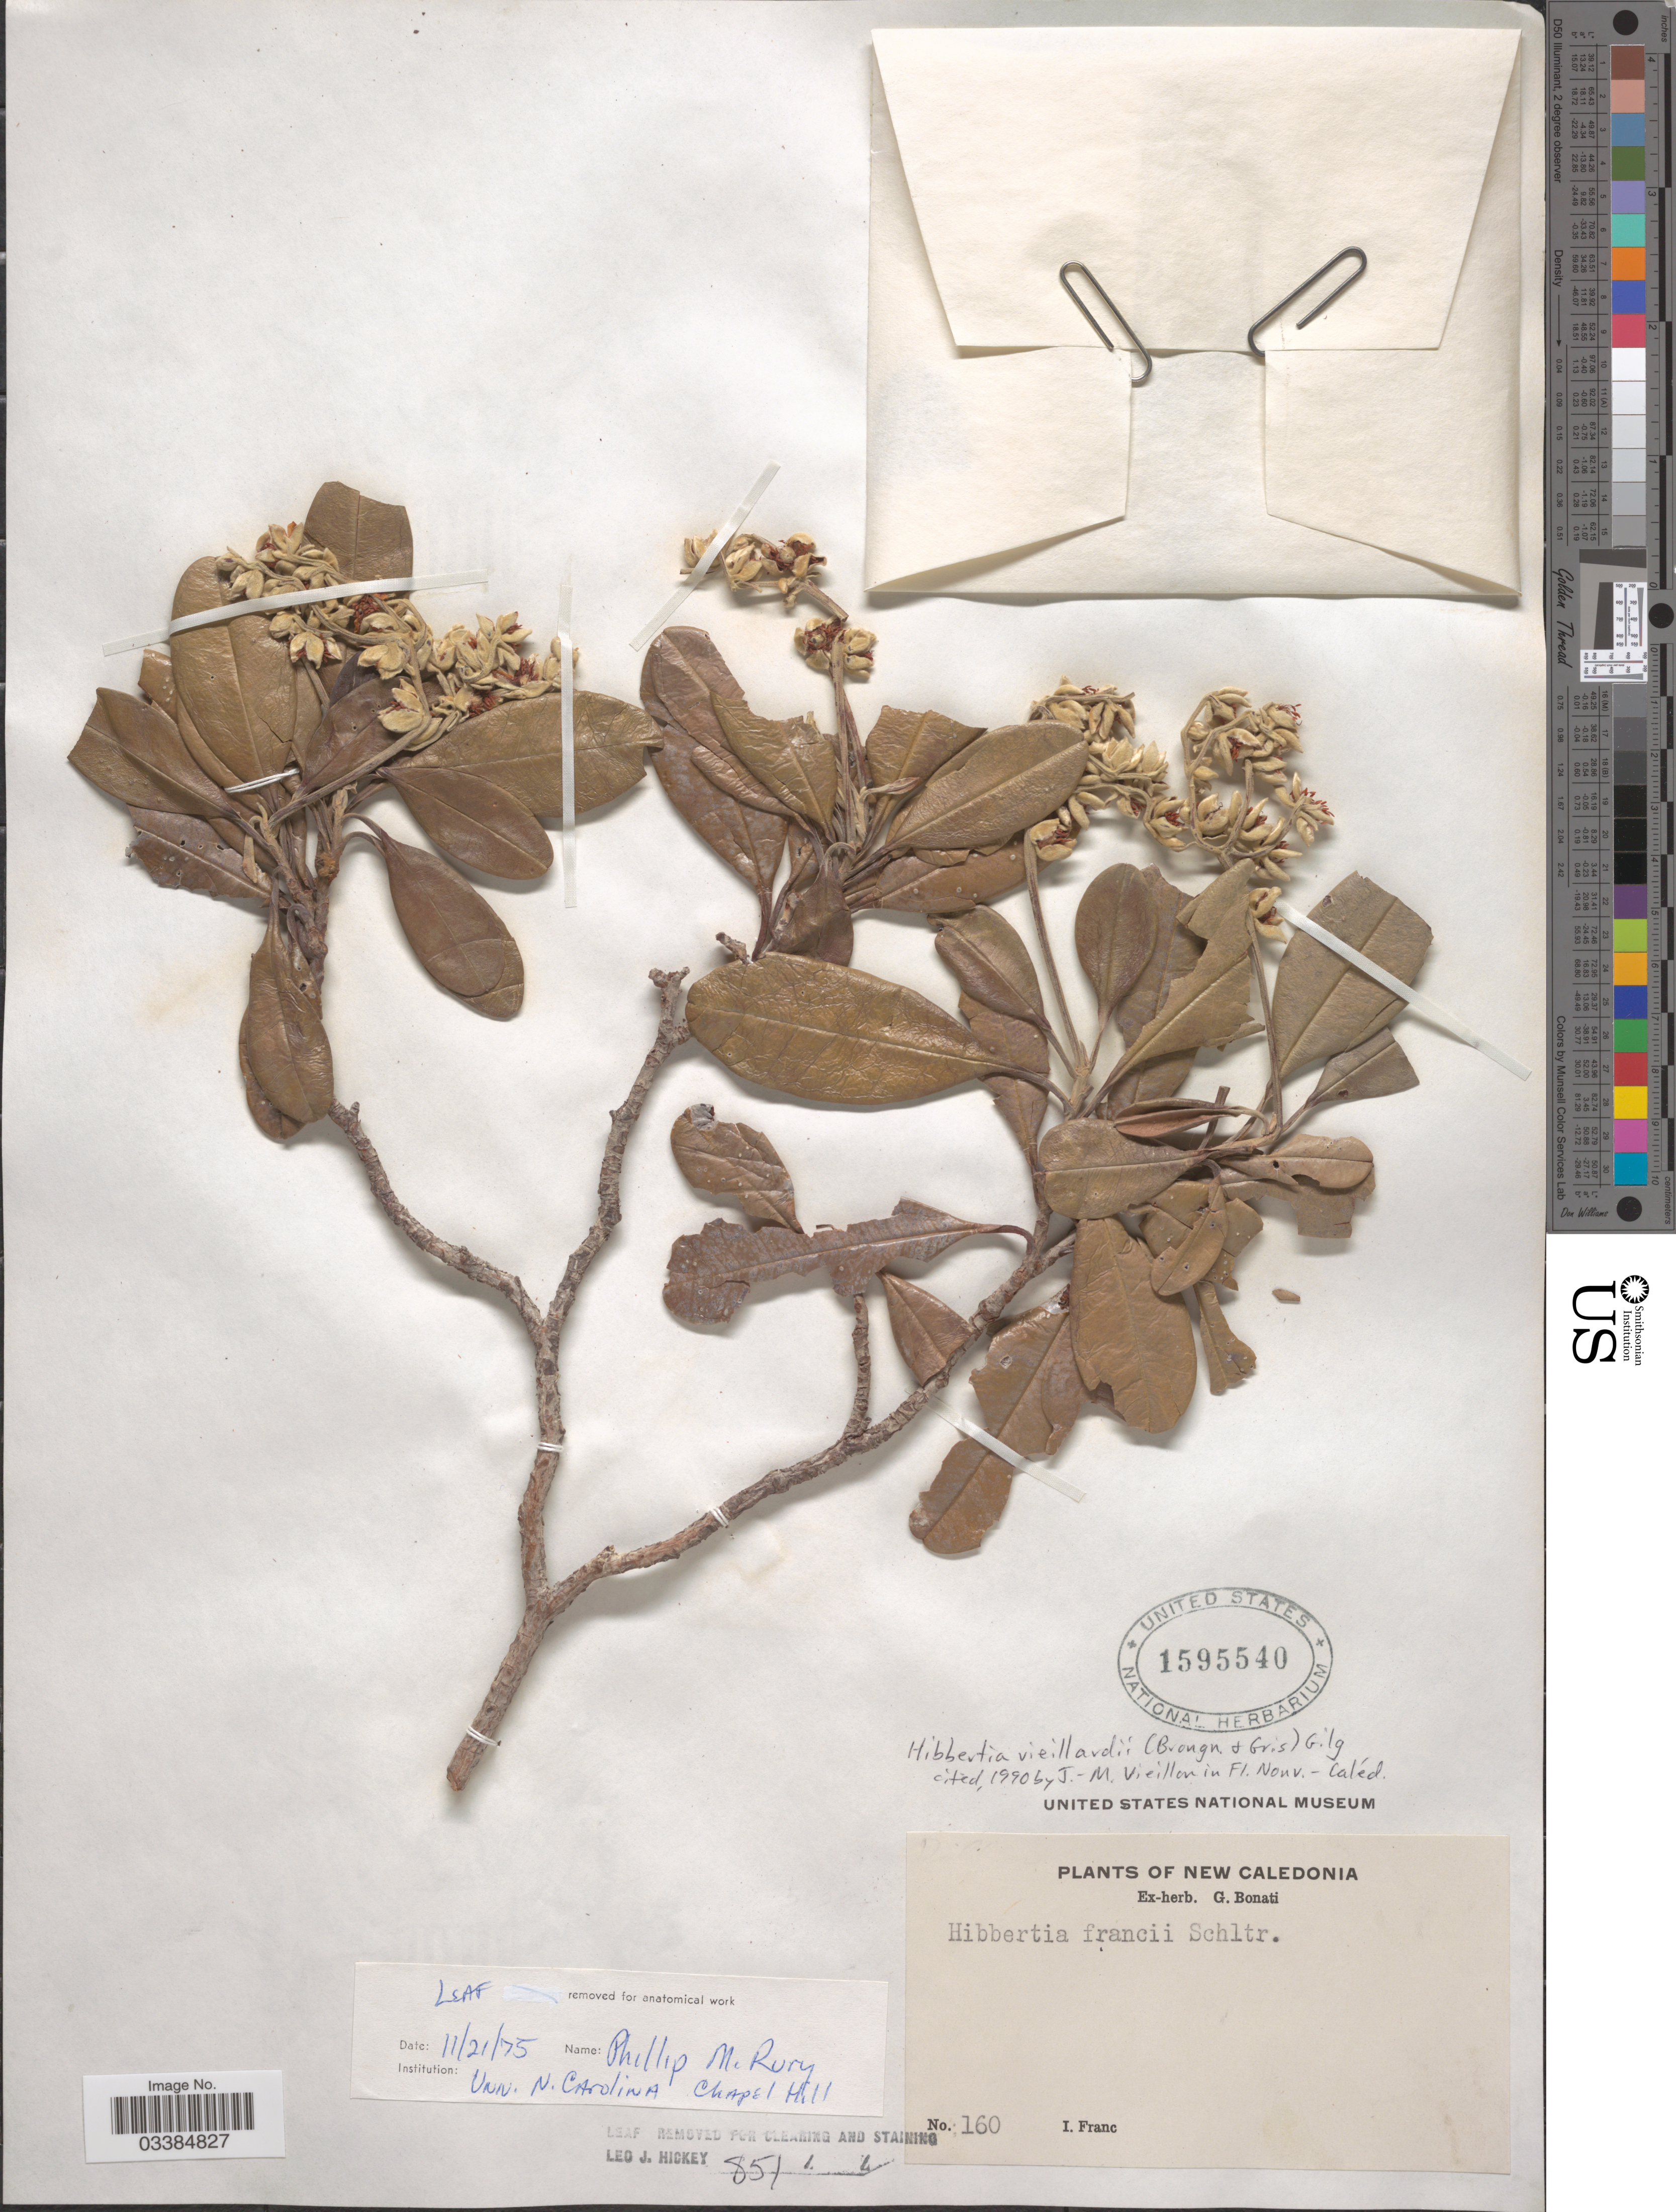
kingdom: Plantae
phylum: Tracheophyta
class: Magnoliopsida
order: Dilleniales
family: Dilleniaceae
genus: Hibbertia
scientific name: Hibbertia vieillardii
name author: Gilg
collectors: I. Franc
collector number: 160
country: New Caledonia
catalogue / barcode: US 1595540